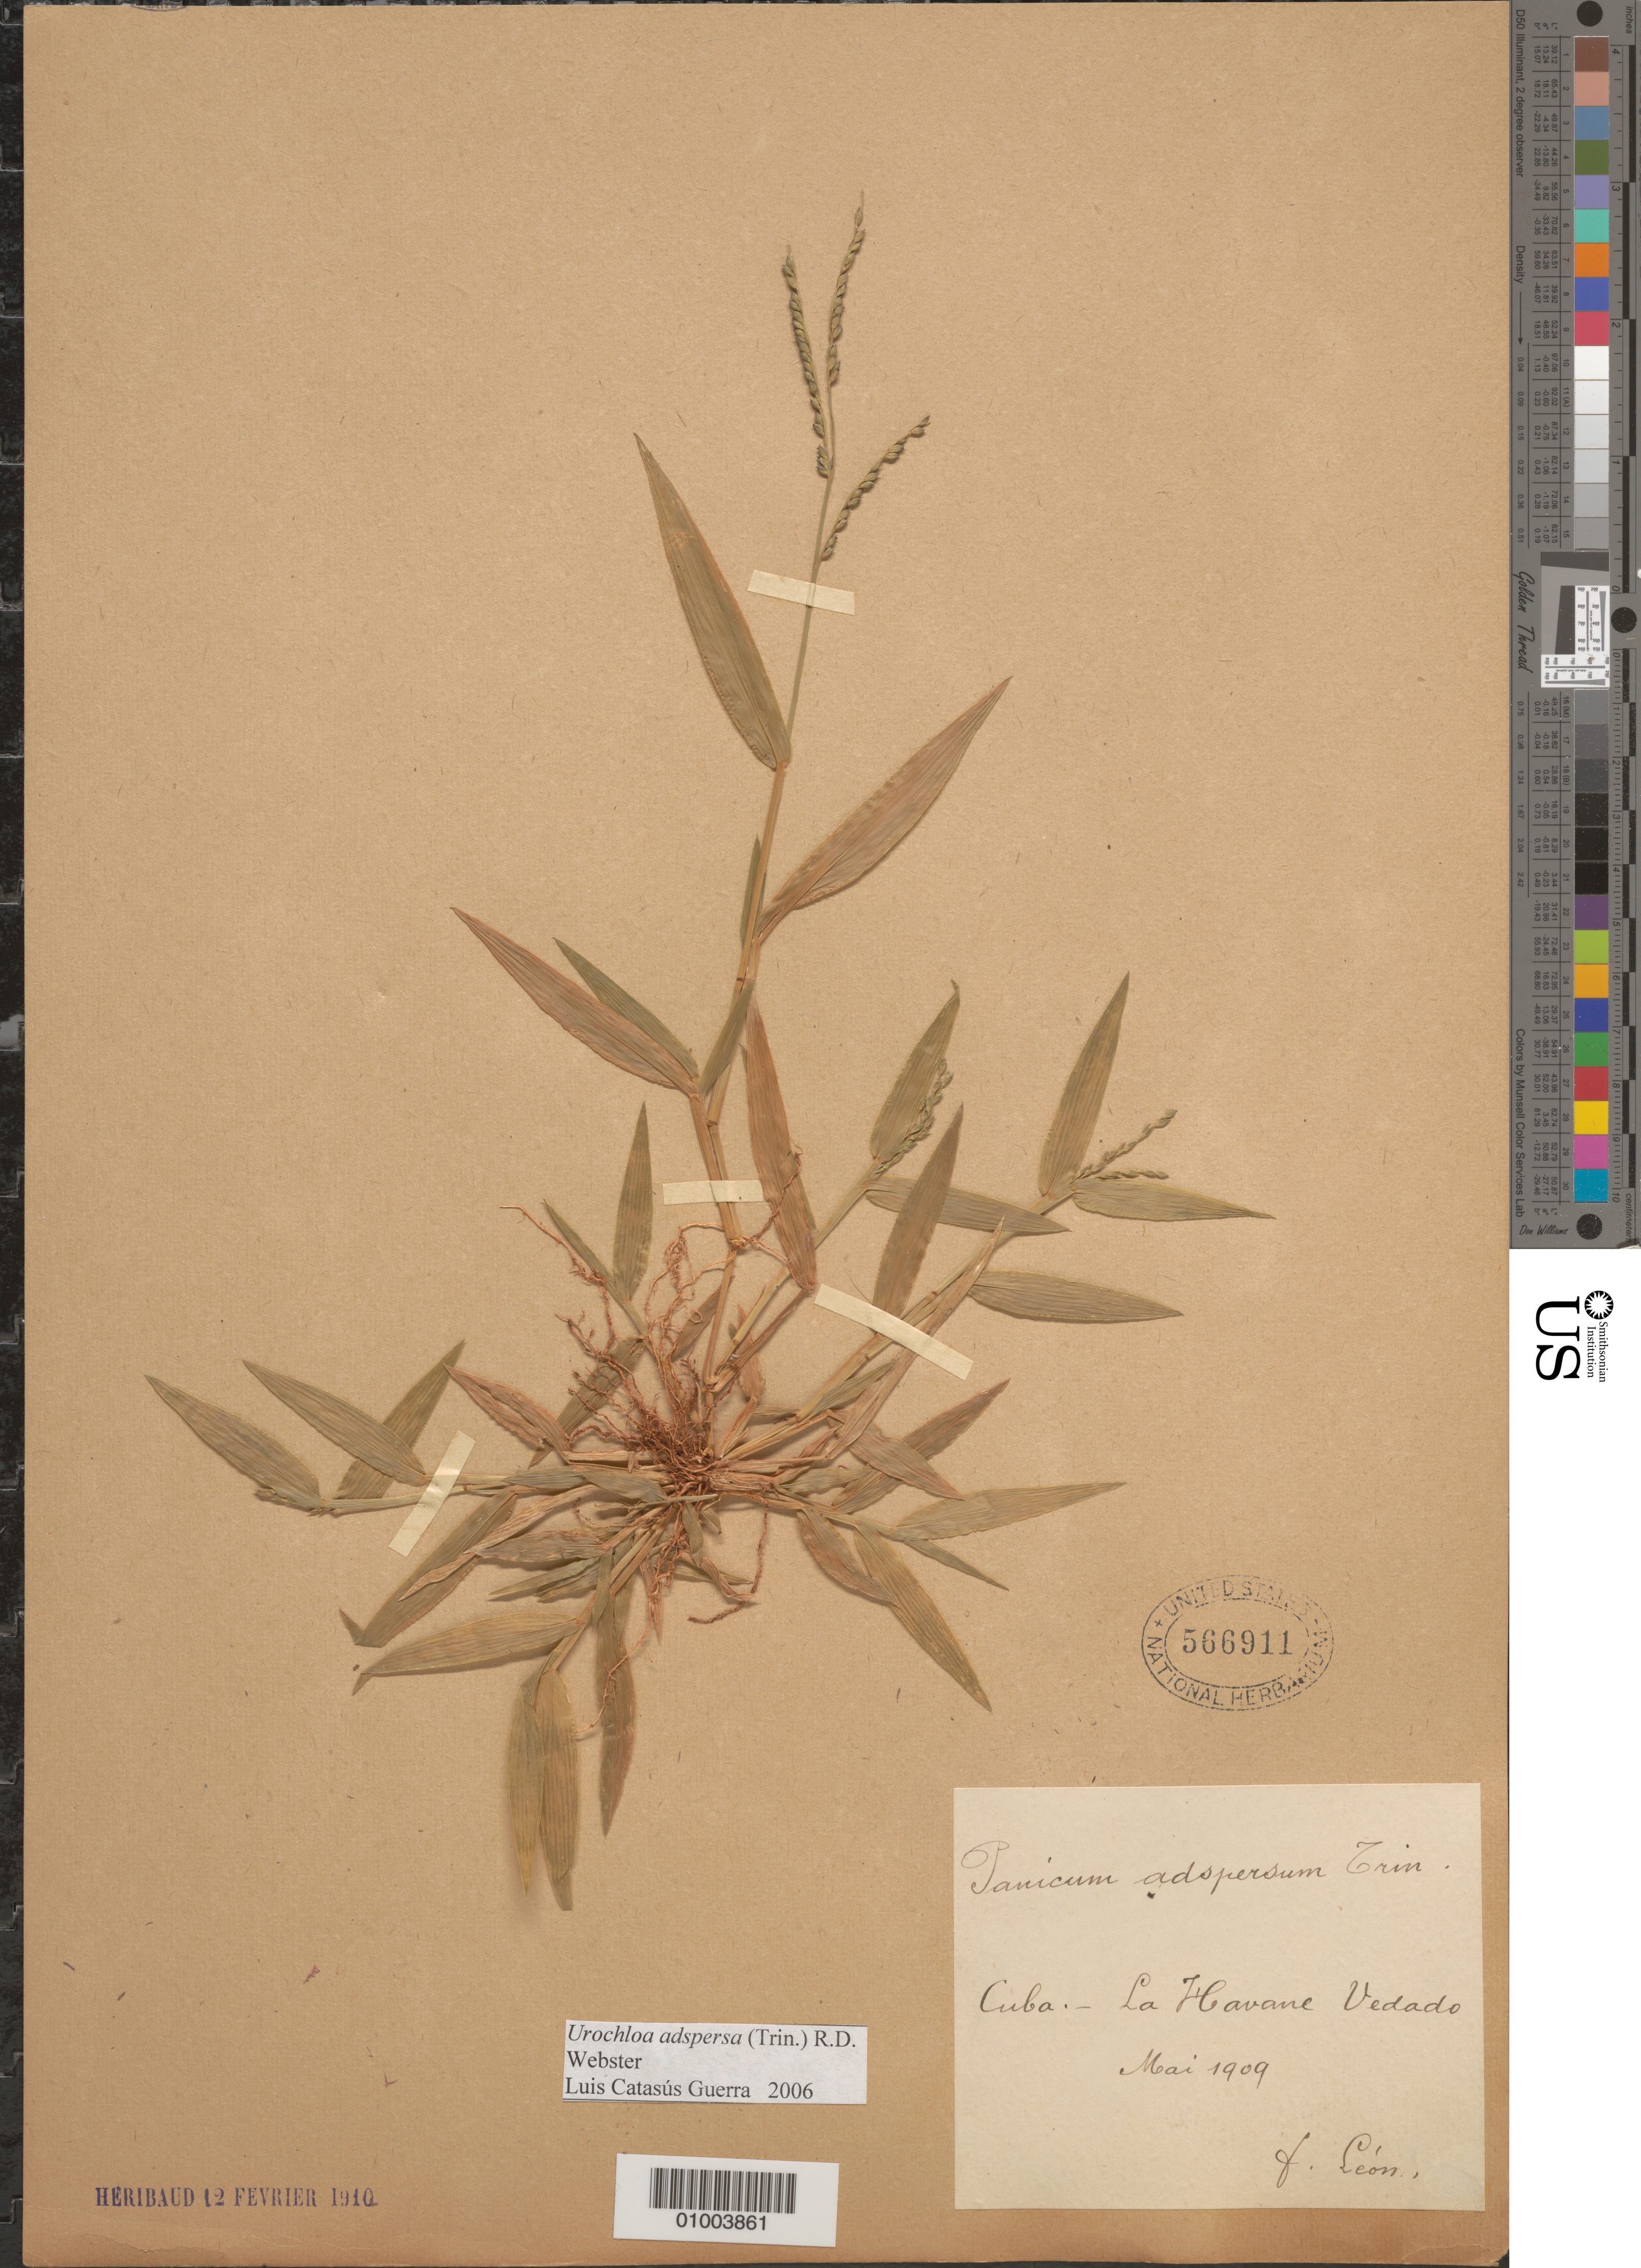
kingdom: Plantae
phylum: Tracheophyta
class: Liliopsida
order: Poales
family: Poaceae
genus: Urochloa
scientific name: Urochloa adspersa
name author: (Trin.) R.D. Webster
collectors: Bro. León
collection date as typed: May 1909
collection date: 1909-05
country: Cuba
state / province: La Habana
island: Cuba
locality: La Havana Vedado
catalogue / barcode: US 566911